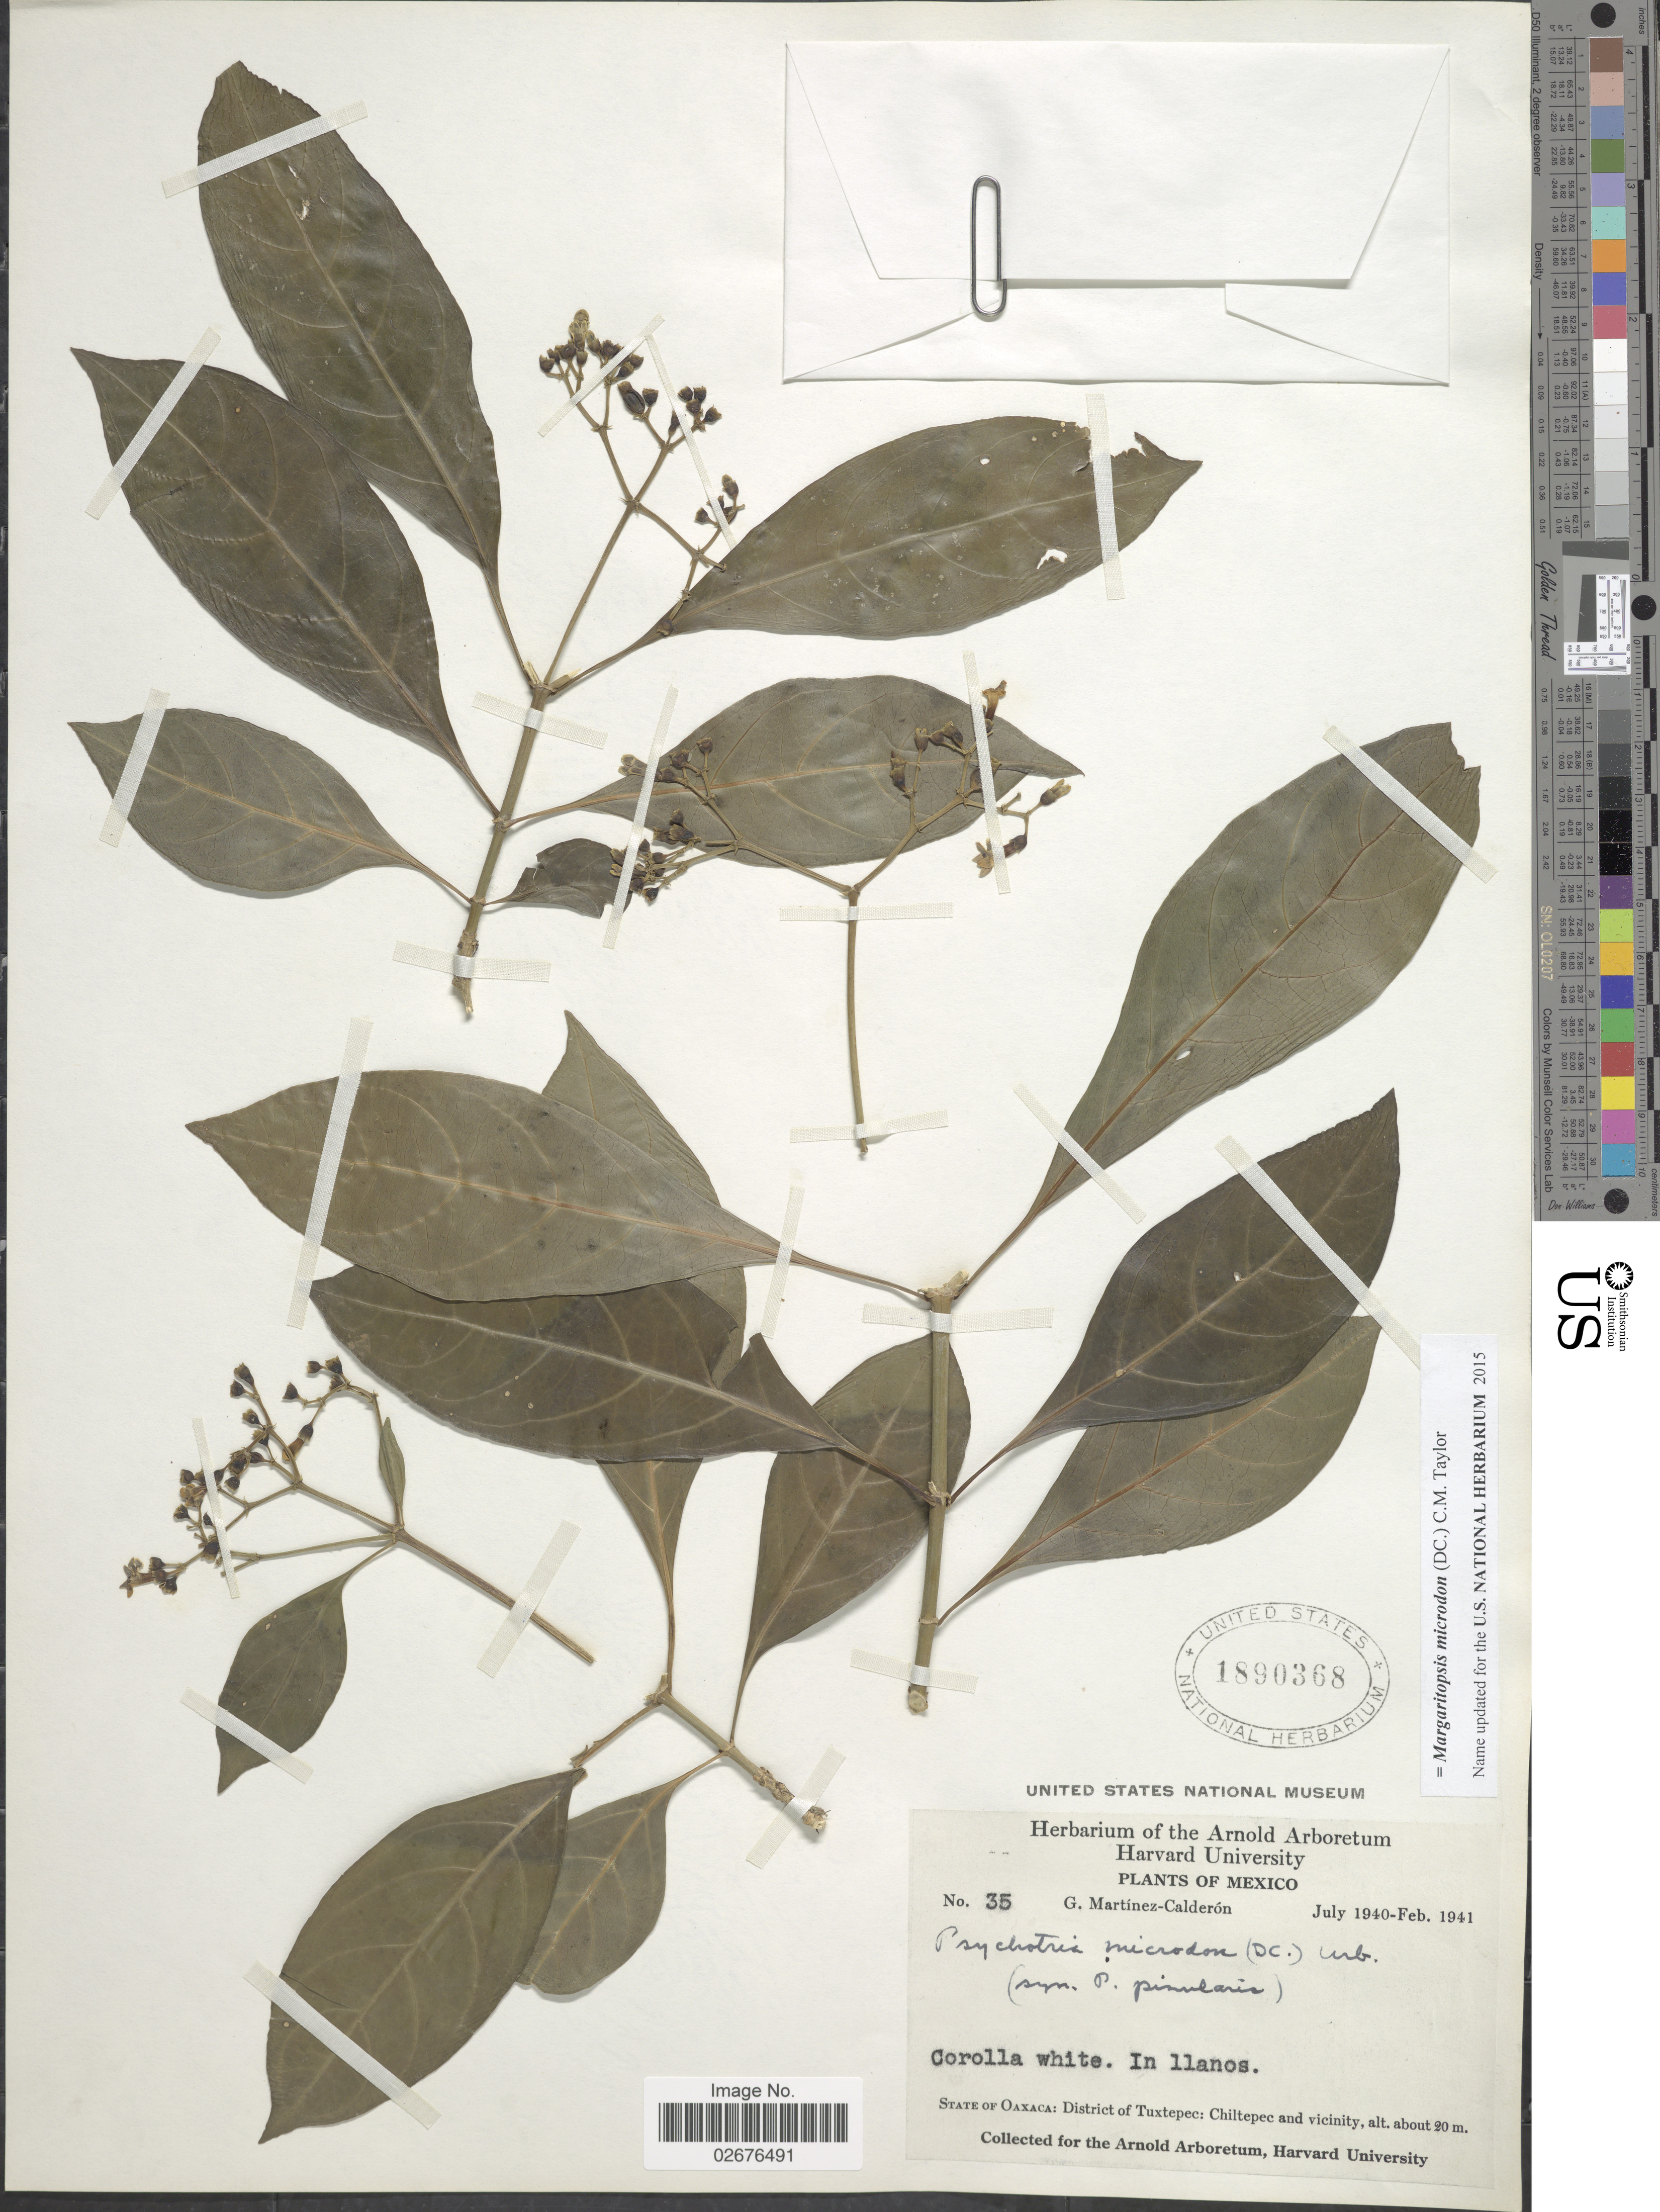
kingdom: Plantae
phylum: Tracheophyta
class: Magnoliopsida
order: Gentianales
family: Rubiaceae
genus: Margaritopsis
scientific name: Margaritopsis microdon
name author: (DC.) C.M. Taylor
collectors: G. Martínez Calderón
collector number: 35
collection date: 1940-07/1941-02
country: Mexico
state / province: Oaxaca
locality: In llanos, District of Tuxtepec: Chilltepec and vicinity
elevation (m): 20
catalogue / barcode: US 1890368